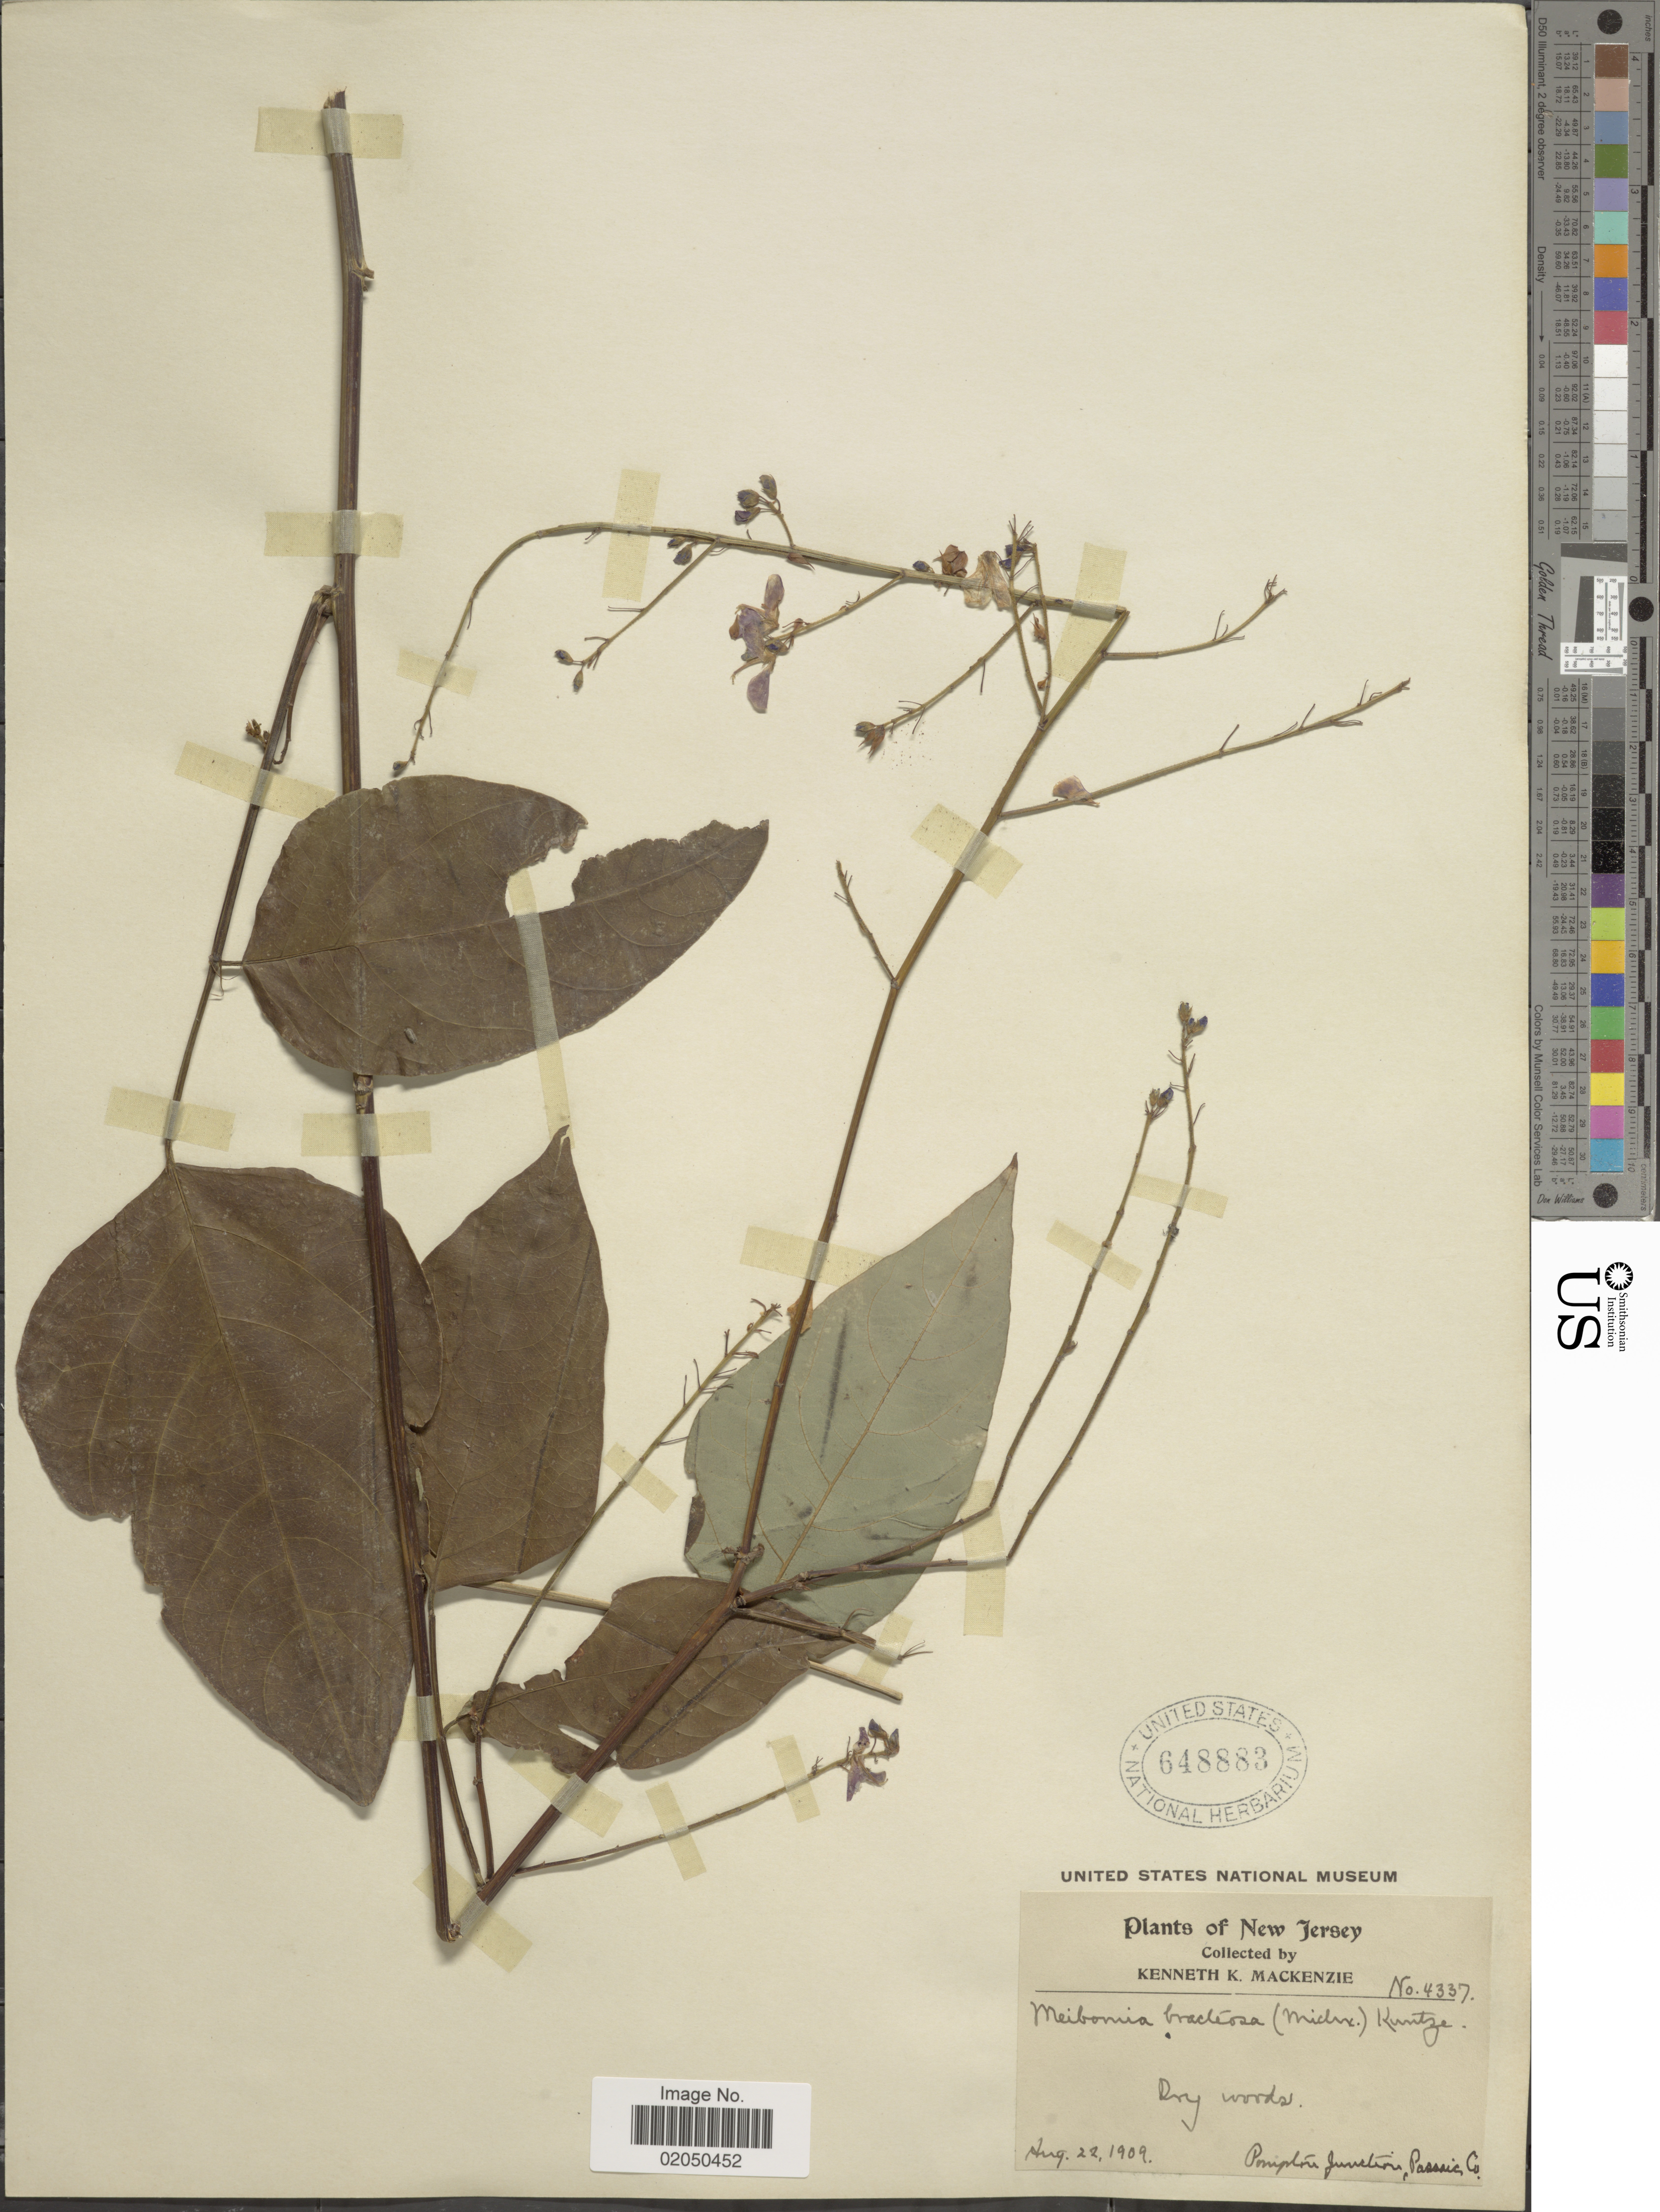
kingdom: Plantae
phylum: Tracheophyta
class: Magnoliopsida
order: Fabales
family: Fabaceae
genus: Desmodium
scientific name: Desmodium cuspidatum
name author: (Muhl. ex Willd.) Loudon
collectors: K. K. Mackenzie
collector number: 4337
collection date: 1909-08-22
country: United States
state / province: New Jersey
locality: Pompton Junction, Passaic Co.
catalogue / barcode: US 648883